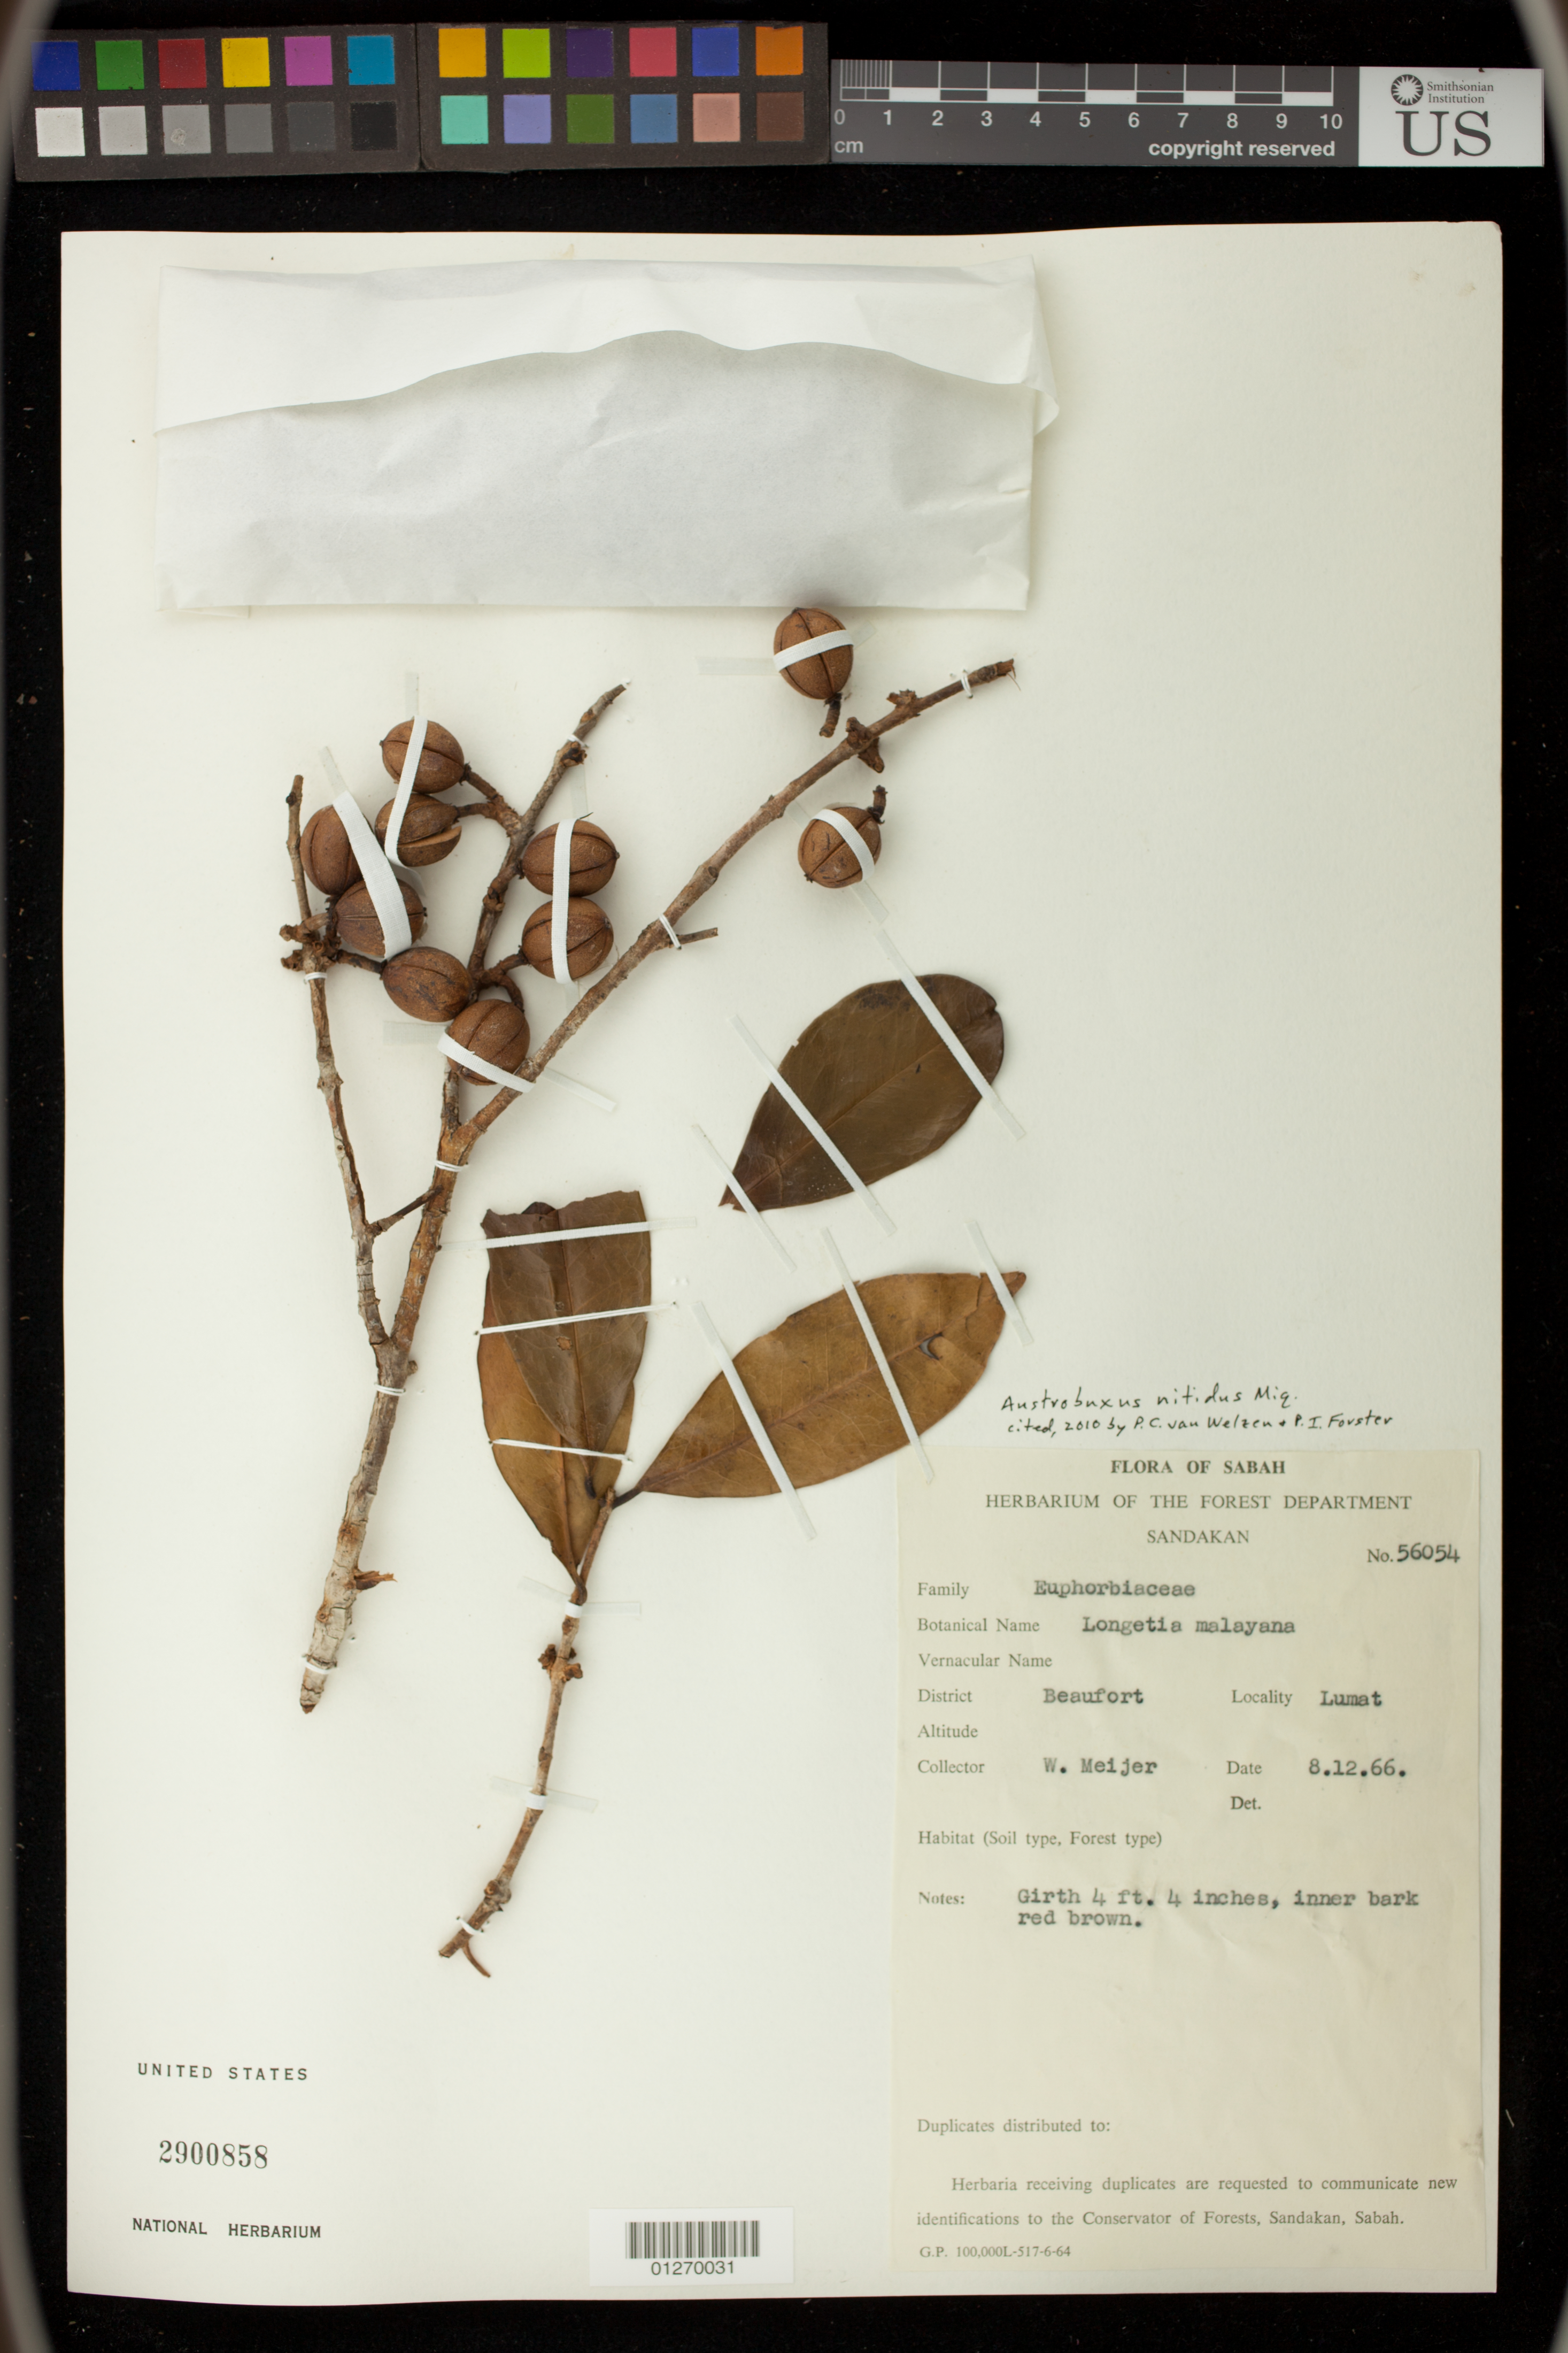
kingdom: Plantae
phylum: Tracheophyta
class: Magnoliopsida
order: Malpighiales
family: Picrodendraceae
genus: Austrobuxus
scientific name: Austrobuxus nitidus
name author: (Miq.) Steenis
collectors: W. Meijer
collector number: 56054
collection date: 1966-12-08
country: Malaysia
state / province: Beaufort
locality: Sandakan Lumet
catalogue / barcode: US 2900858